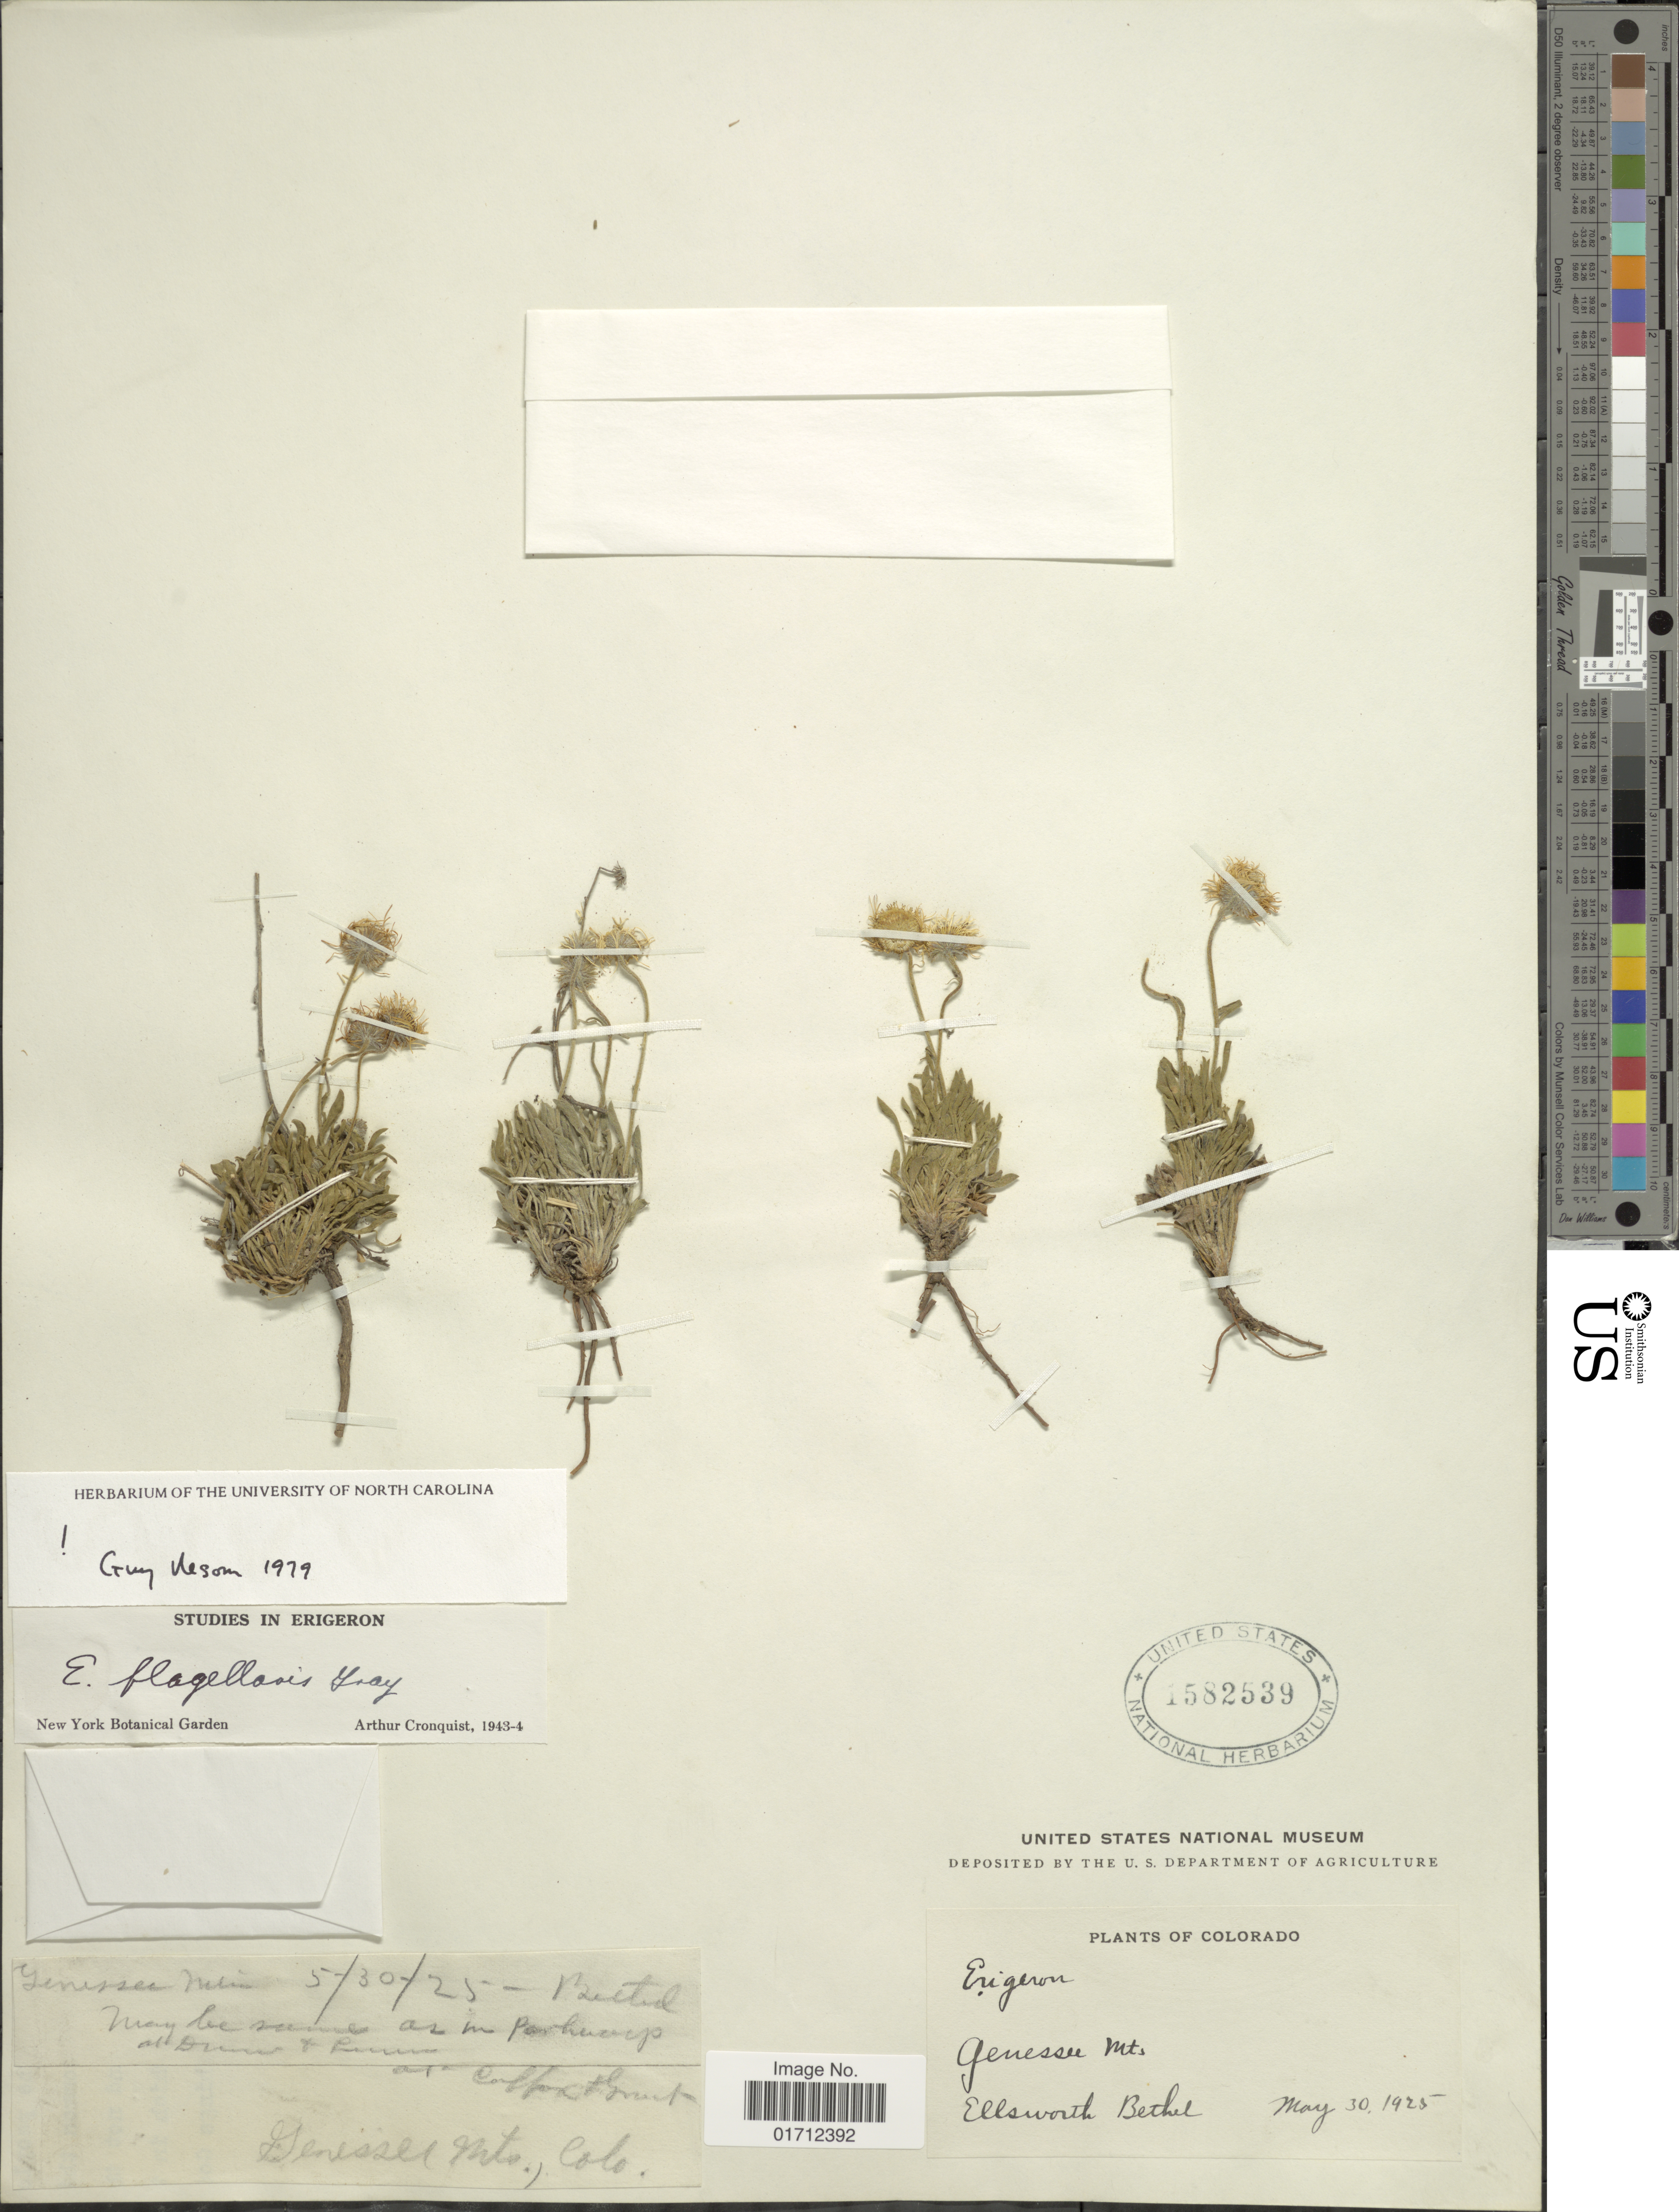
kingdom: Plantae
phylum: Tracheophyta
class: Magnoliopsida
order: Asterales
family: Asteraceae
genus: Erigeron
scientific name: Erigeron flagellaris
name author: A. Gray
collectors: E. Bethel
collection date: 1925-05-30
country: United States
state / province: Colorado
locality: Genessee Mts.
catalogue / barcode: US 1582539